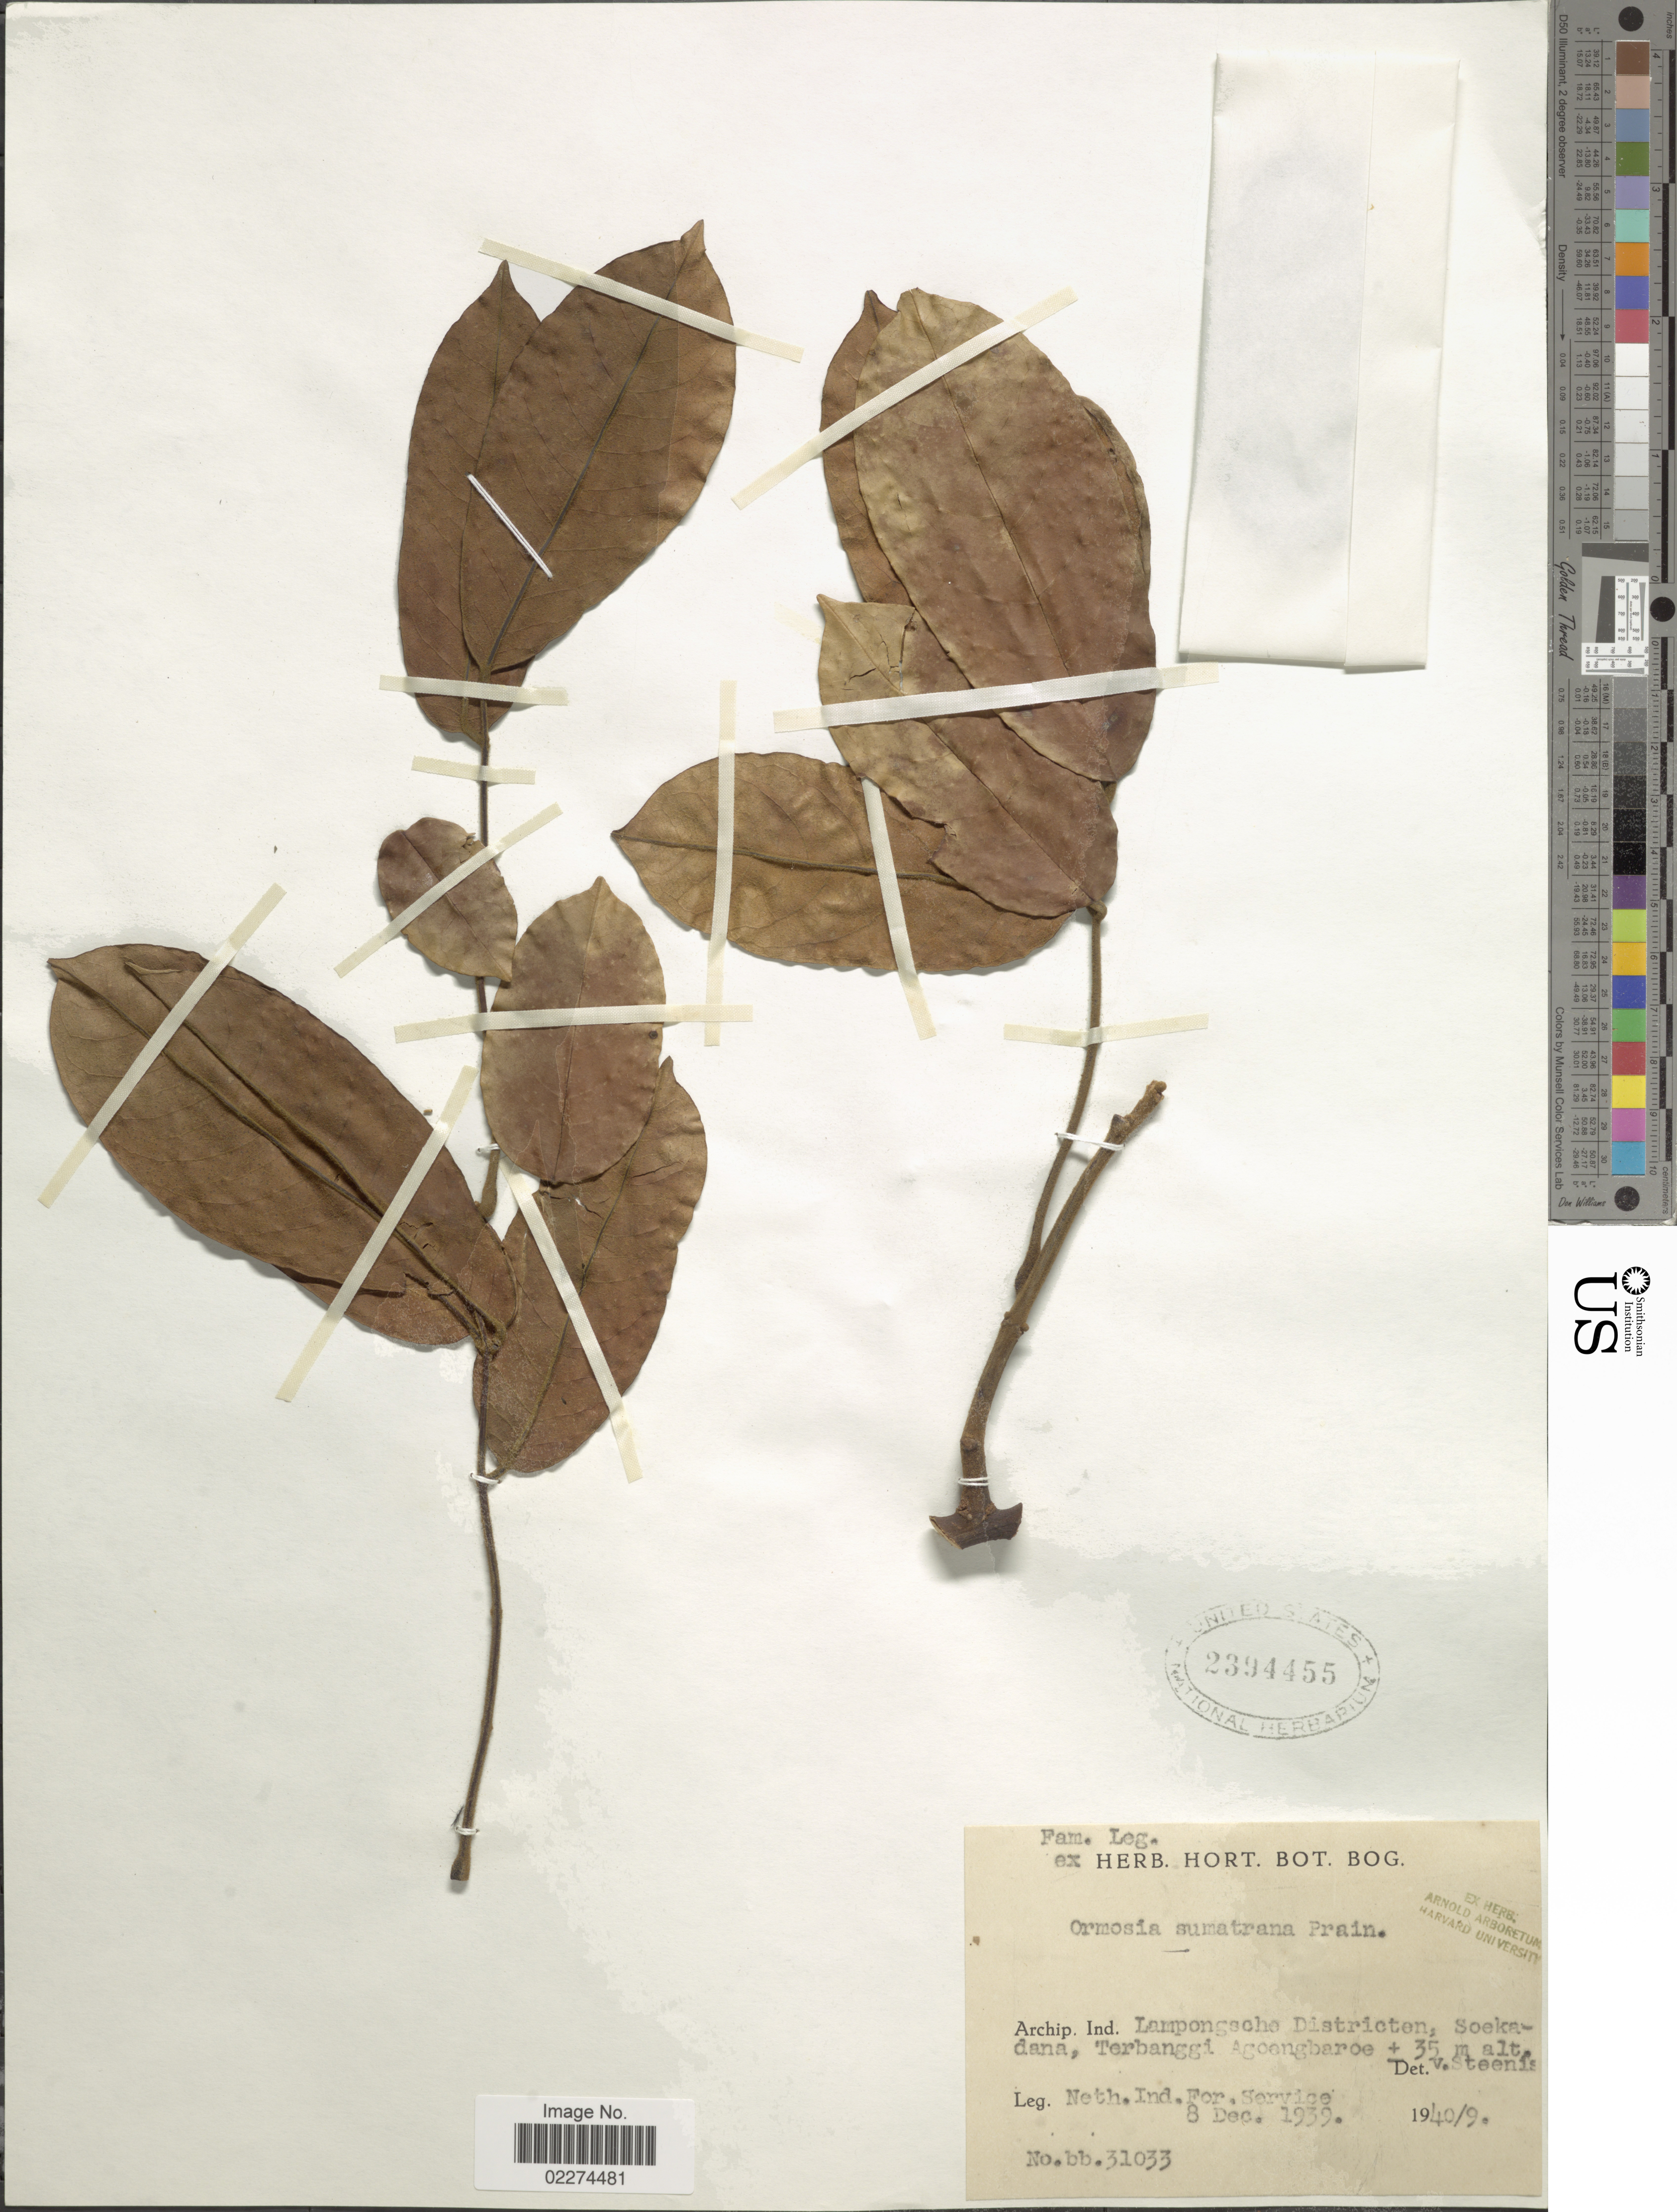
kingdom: Plantae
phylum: Tracheophyta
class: Magnoliopsida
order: Fabales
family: Fabaceae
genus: Ormosia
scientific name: Ormosia sumatrana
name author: Prain ex King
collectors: ex herb. Hort. Bot. Bog.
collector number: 31033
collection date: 1939-12-08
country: Indonesia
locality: Archipel, Ind. Lampongsche Districten, Soekadana, Terbanggi Agoenbaroe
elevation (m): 35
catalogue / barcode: US 2394455